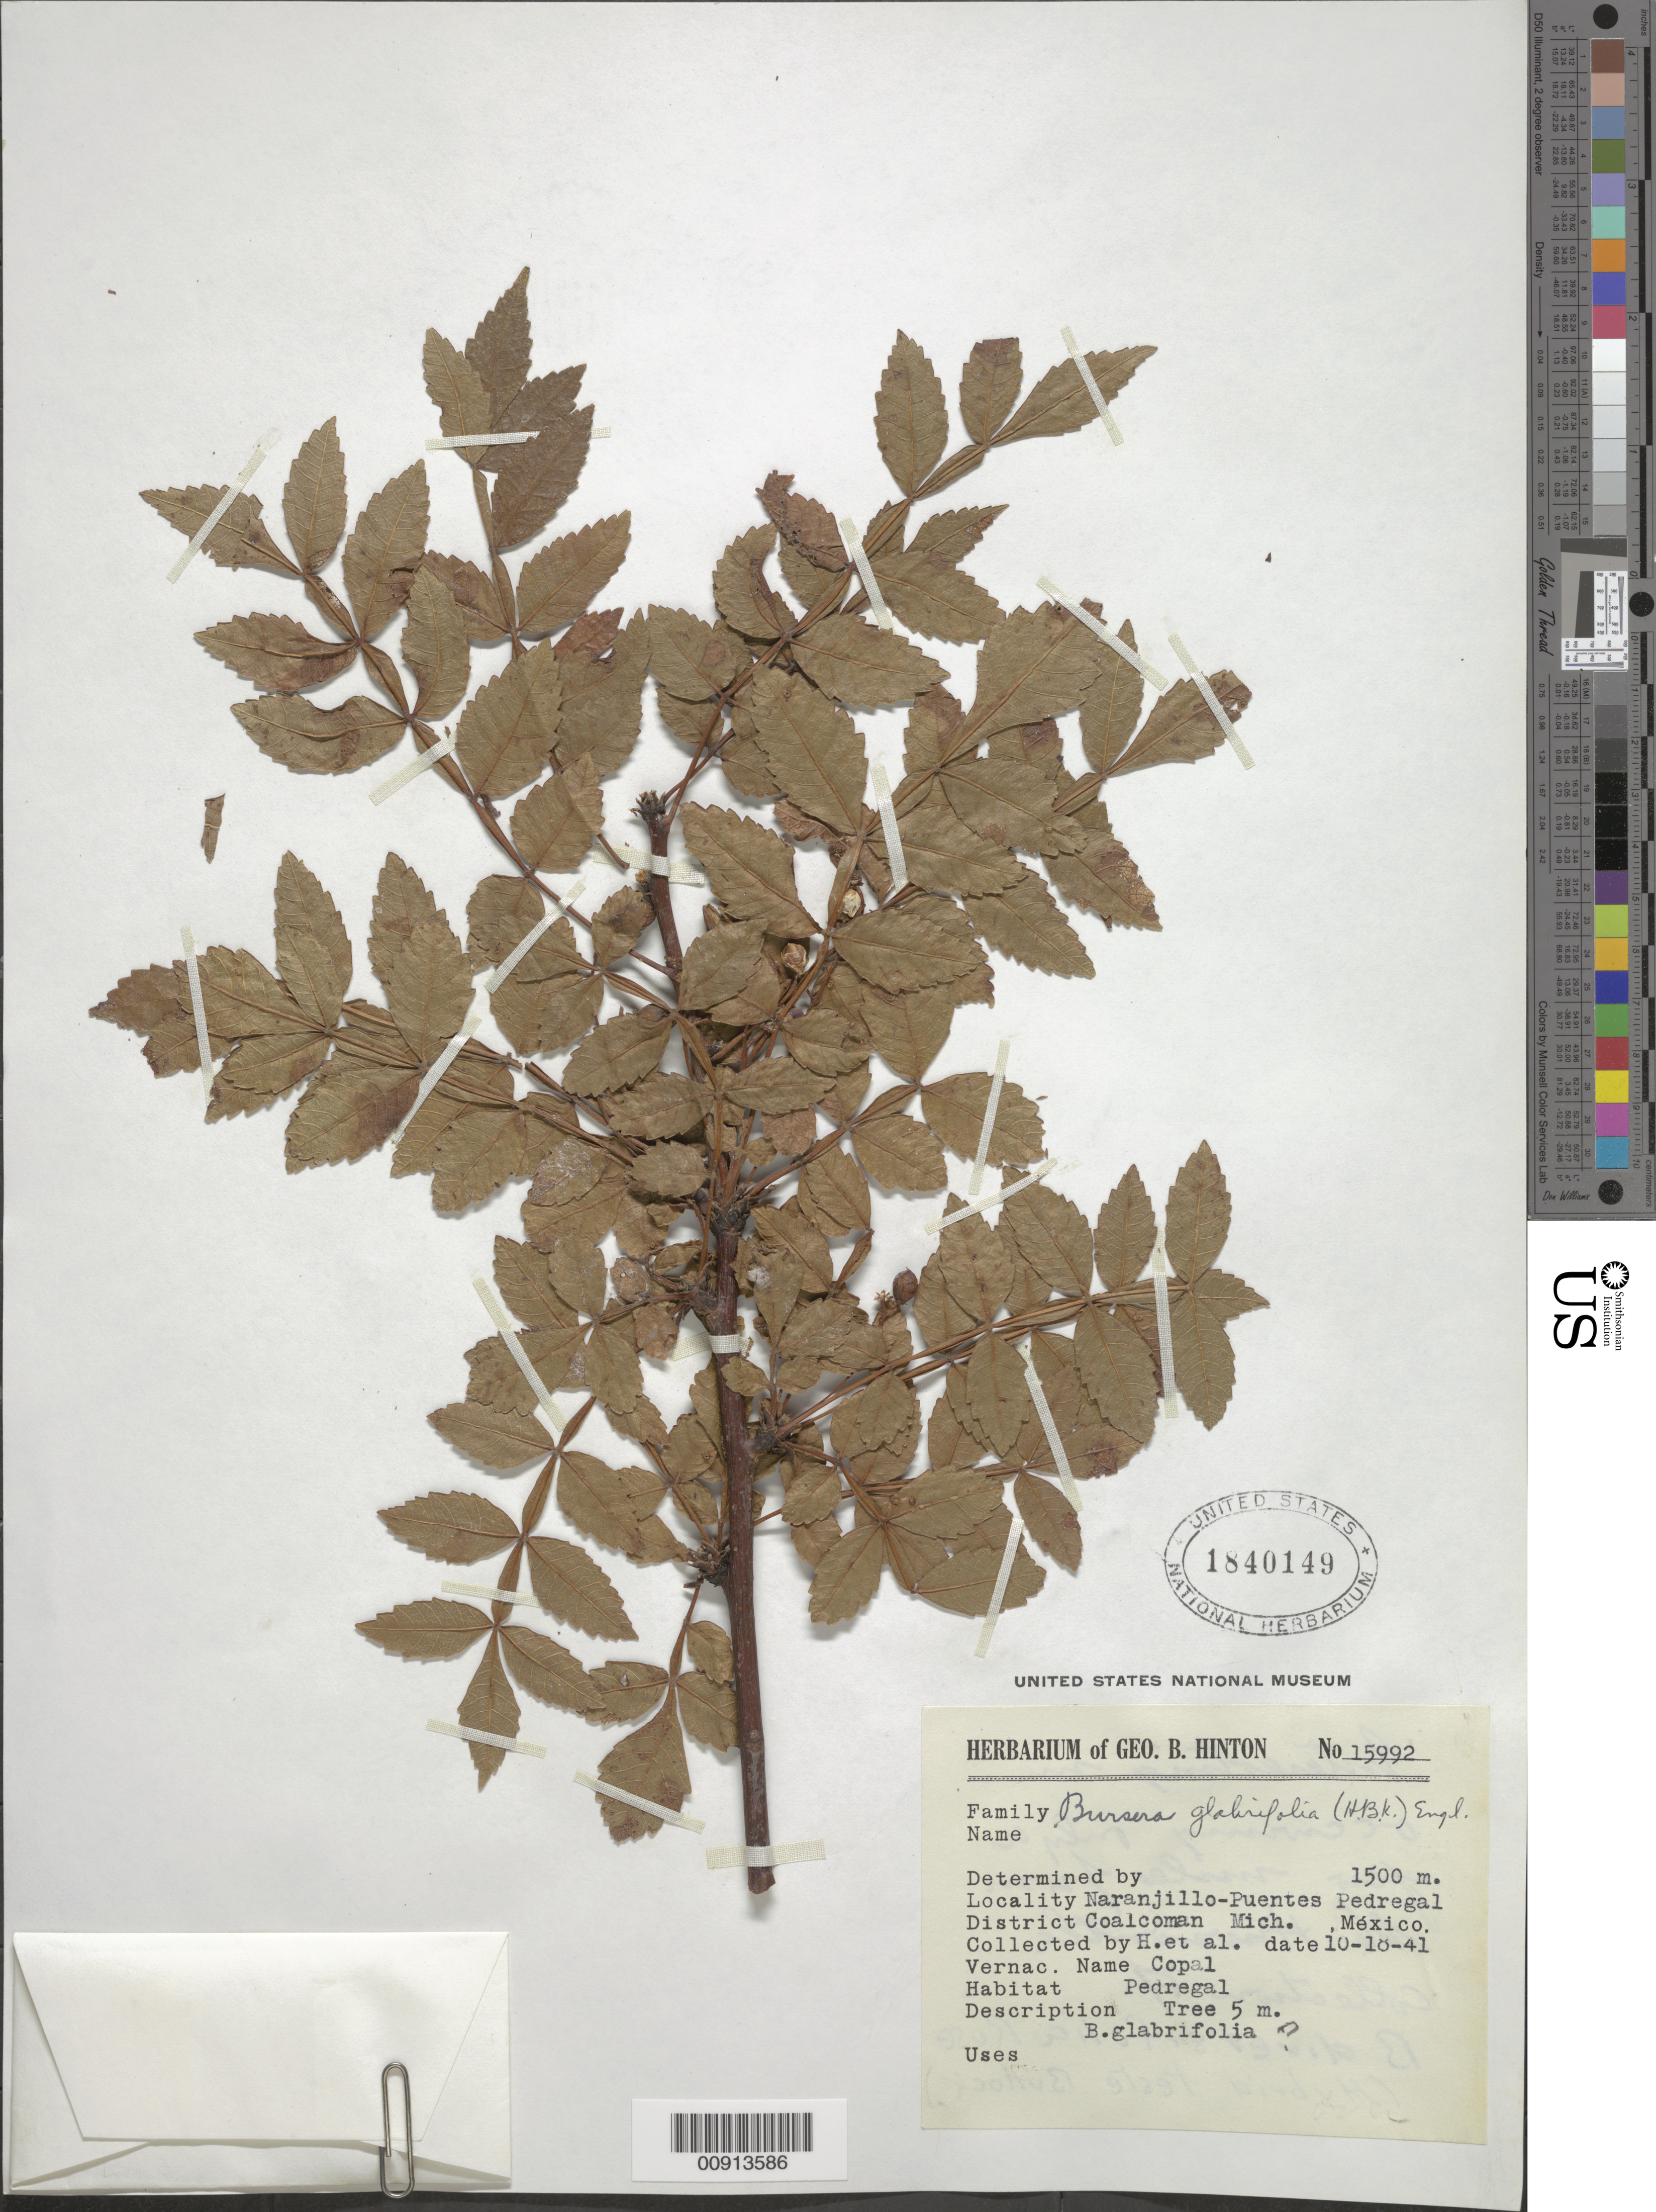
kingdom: Plantae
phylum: Tracheophyta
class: Magnoliopsida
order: Sapindales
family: Burseraceae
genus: Bursera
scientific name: Bursera glabrifolia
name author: (Kunth) Engl.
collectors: G. B. Hinton & et al.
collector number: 15992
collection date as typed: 18 Oct 1941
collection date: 1941-10-18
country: Mexico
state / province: Michoacán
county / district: Coalcomán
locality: Naranjillo - Puentes Pedregal, District Coalcomán, Michoacán.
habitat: Pedregal.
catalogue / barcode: US 1840149